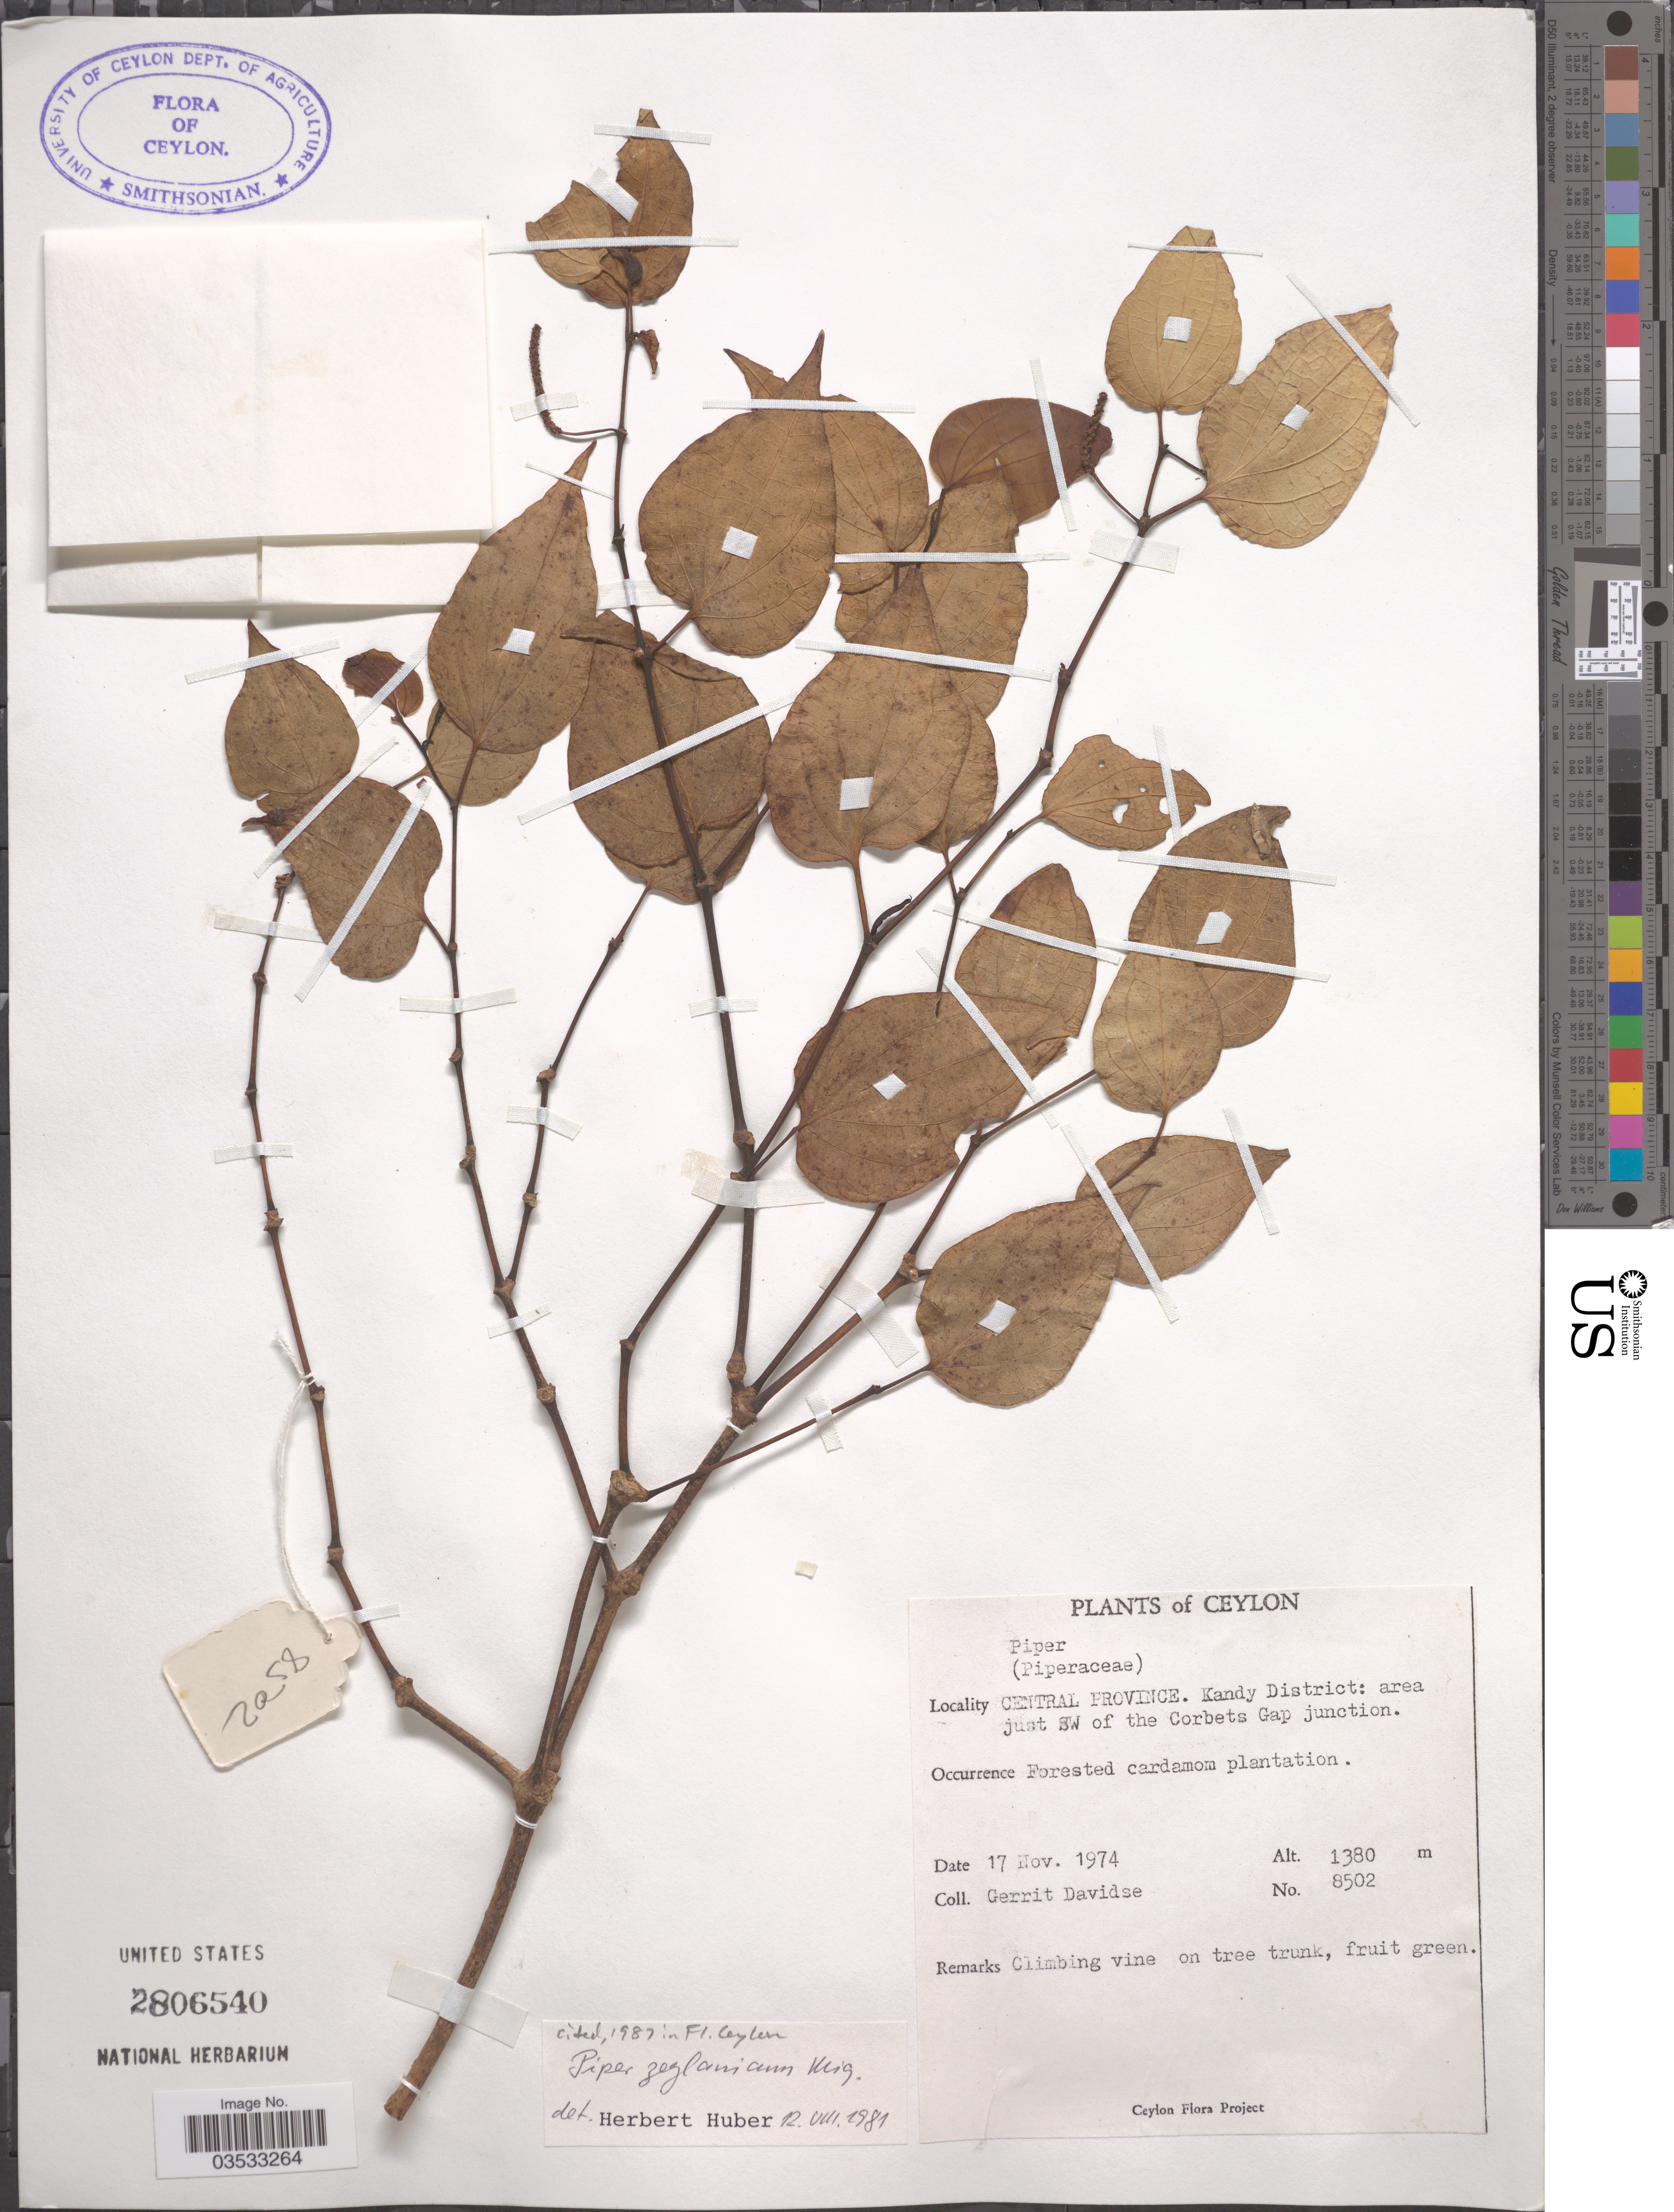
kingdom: Plantae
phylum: Tracheophyta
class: Magnoliopsida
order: Piperales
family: Piperaceae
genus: Piper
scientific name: Piper zeylanicum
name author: Miq.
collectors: G. Davidse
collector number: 8502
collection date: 1974-11-17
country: Sri Lanka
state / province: Central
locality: Ceylon. Kandy District: area just SW of the Corbets Gap junction.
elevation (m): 1380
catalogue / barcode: US 2806540